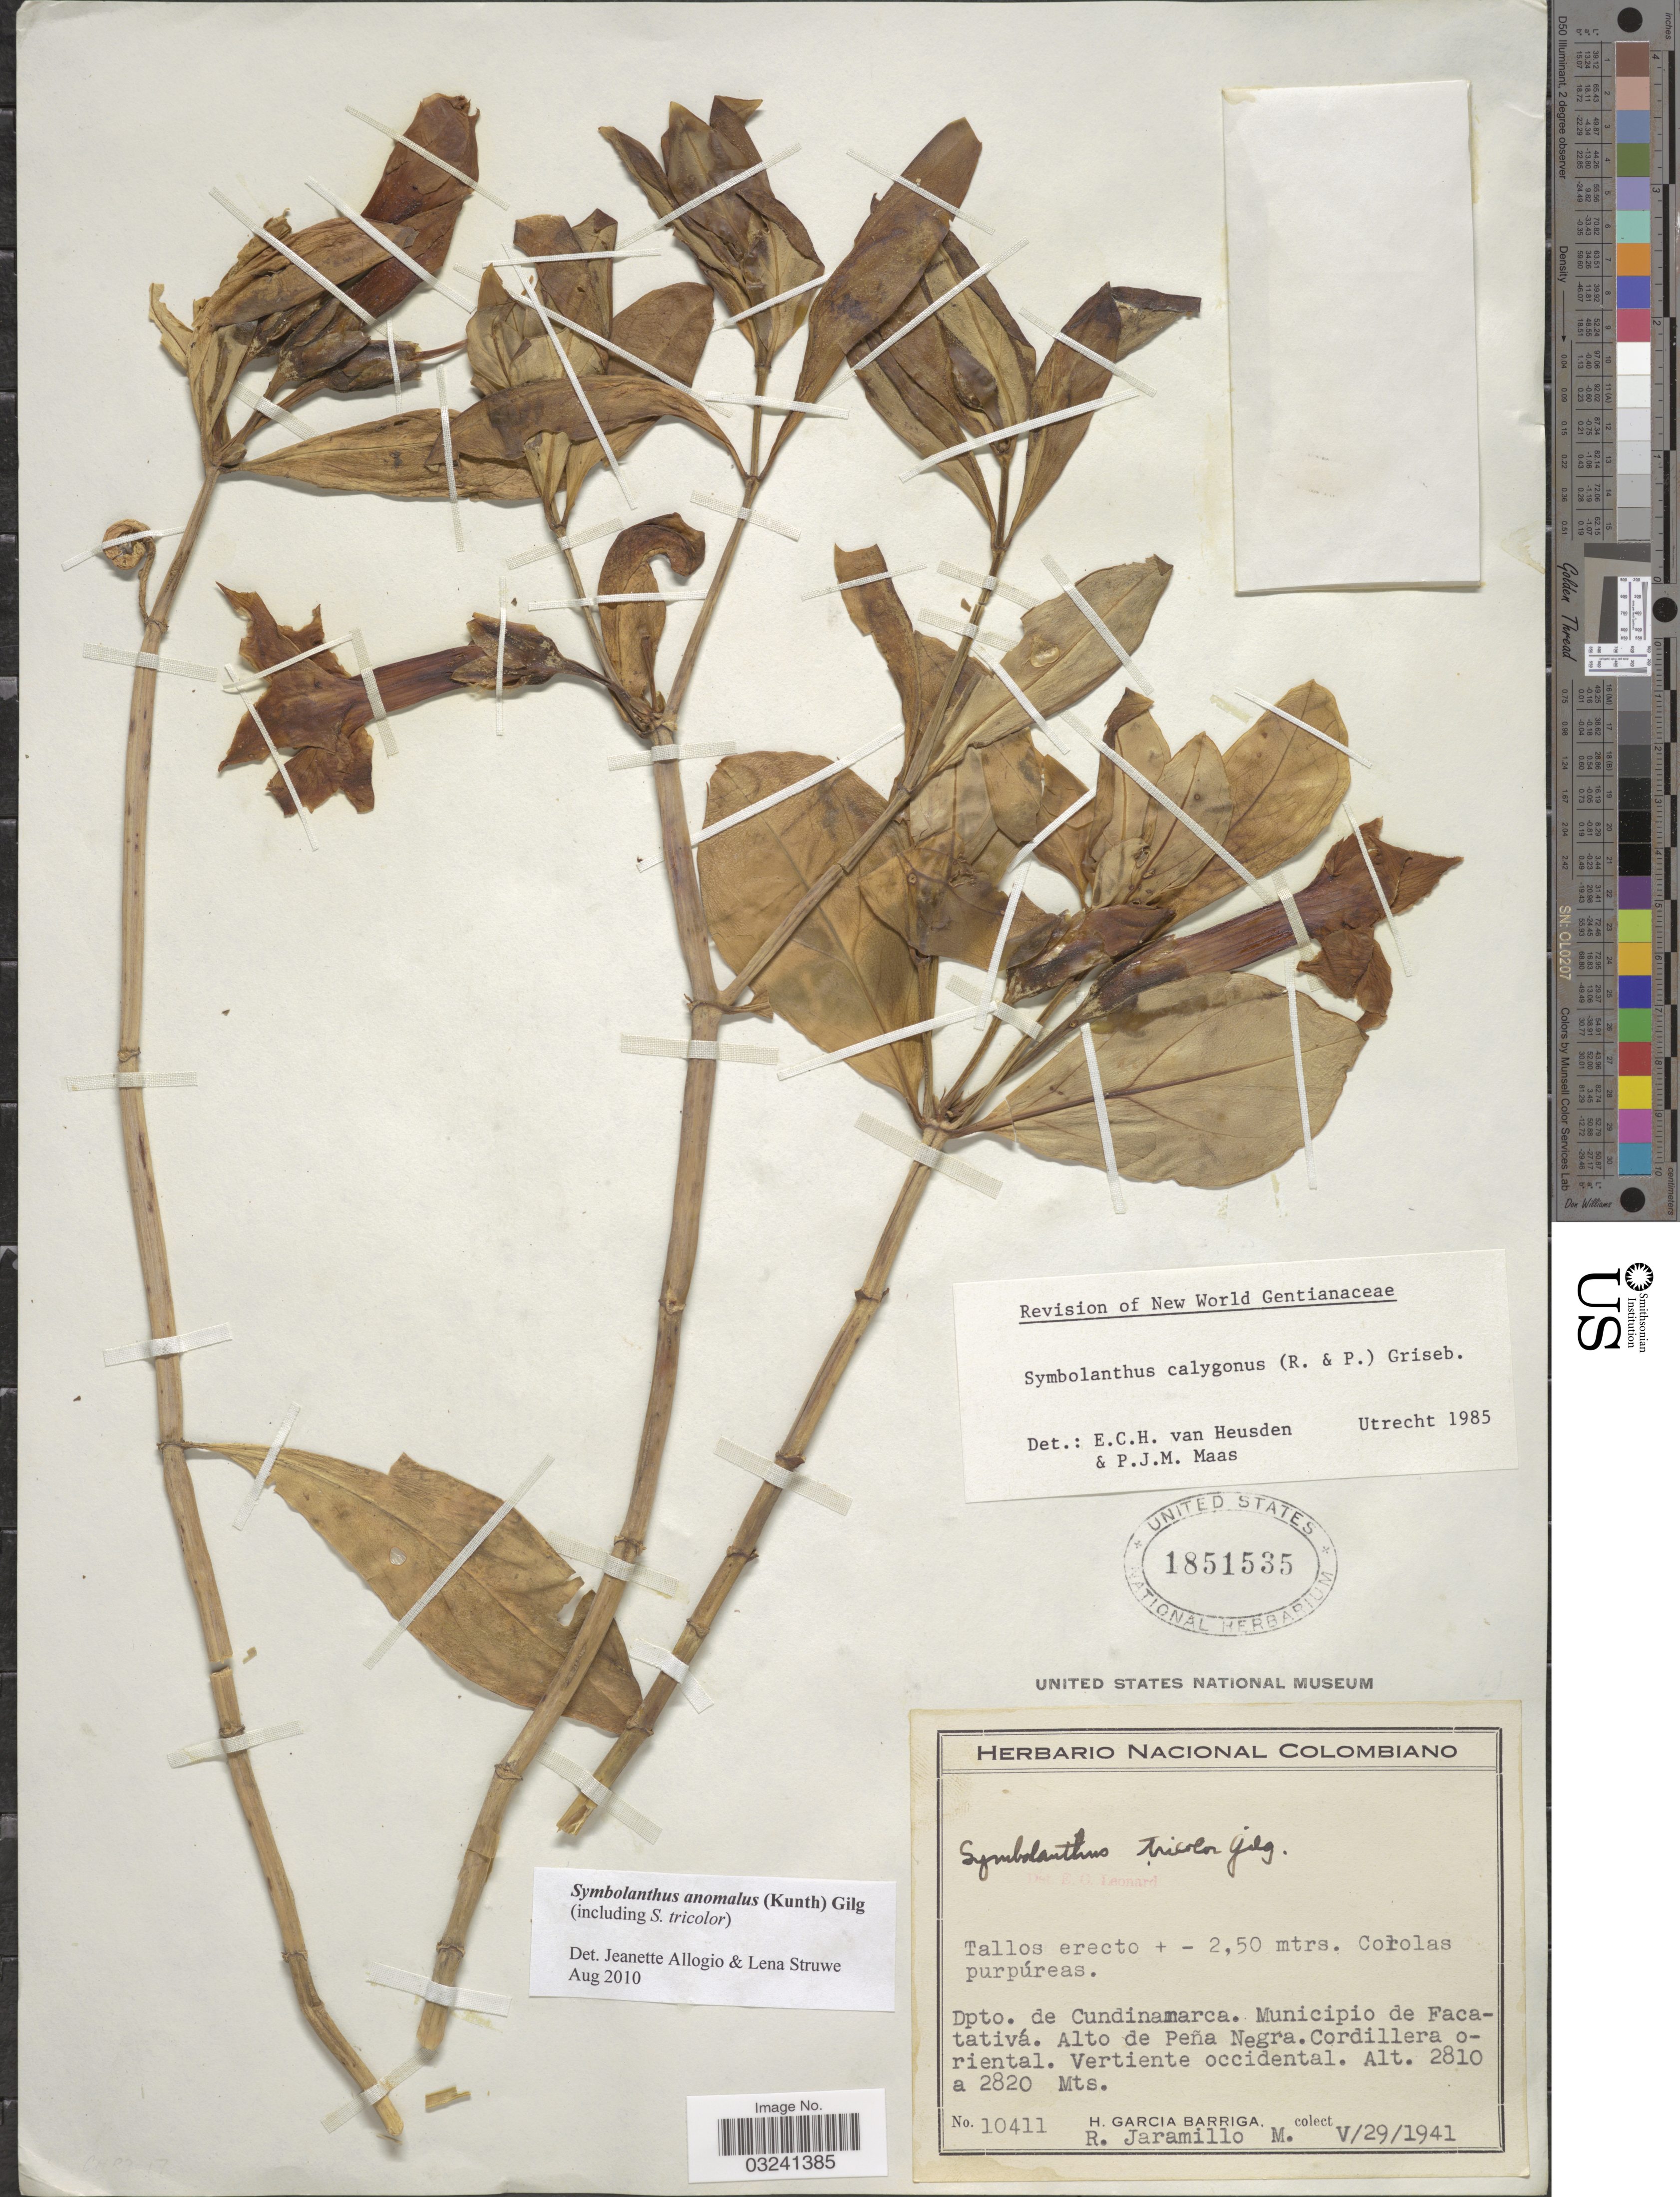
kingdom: Plantae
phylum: Tracheophyta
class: Magnoliopsida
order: Gentianales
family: Gentianaceae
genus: Symbolanthus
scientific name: Symbolanthus anomalus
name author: (Kunth) Gilg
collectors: H. García Barriga & R. Jaramillo M.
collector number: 10411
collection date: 1941-05-29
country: Colombia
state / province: Cundinamarca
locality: Dpto. de Cundinamarca. Municipio de Facatativá. Alto de Peña Negra. Cordillera oriental. Vertiente occidental.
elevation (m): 2810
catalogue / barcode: US 1851535